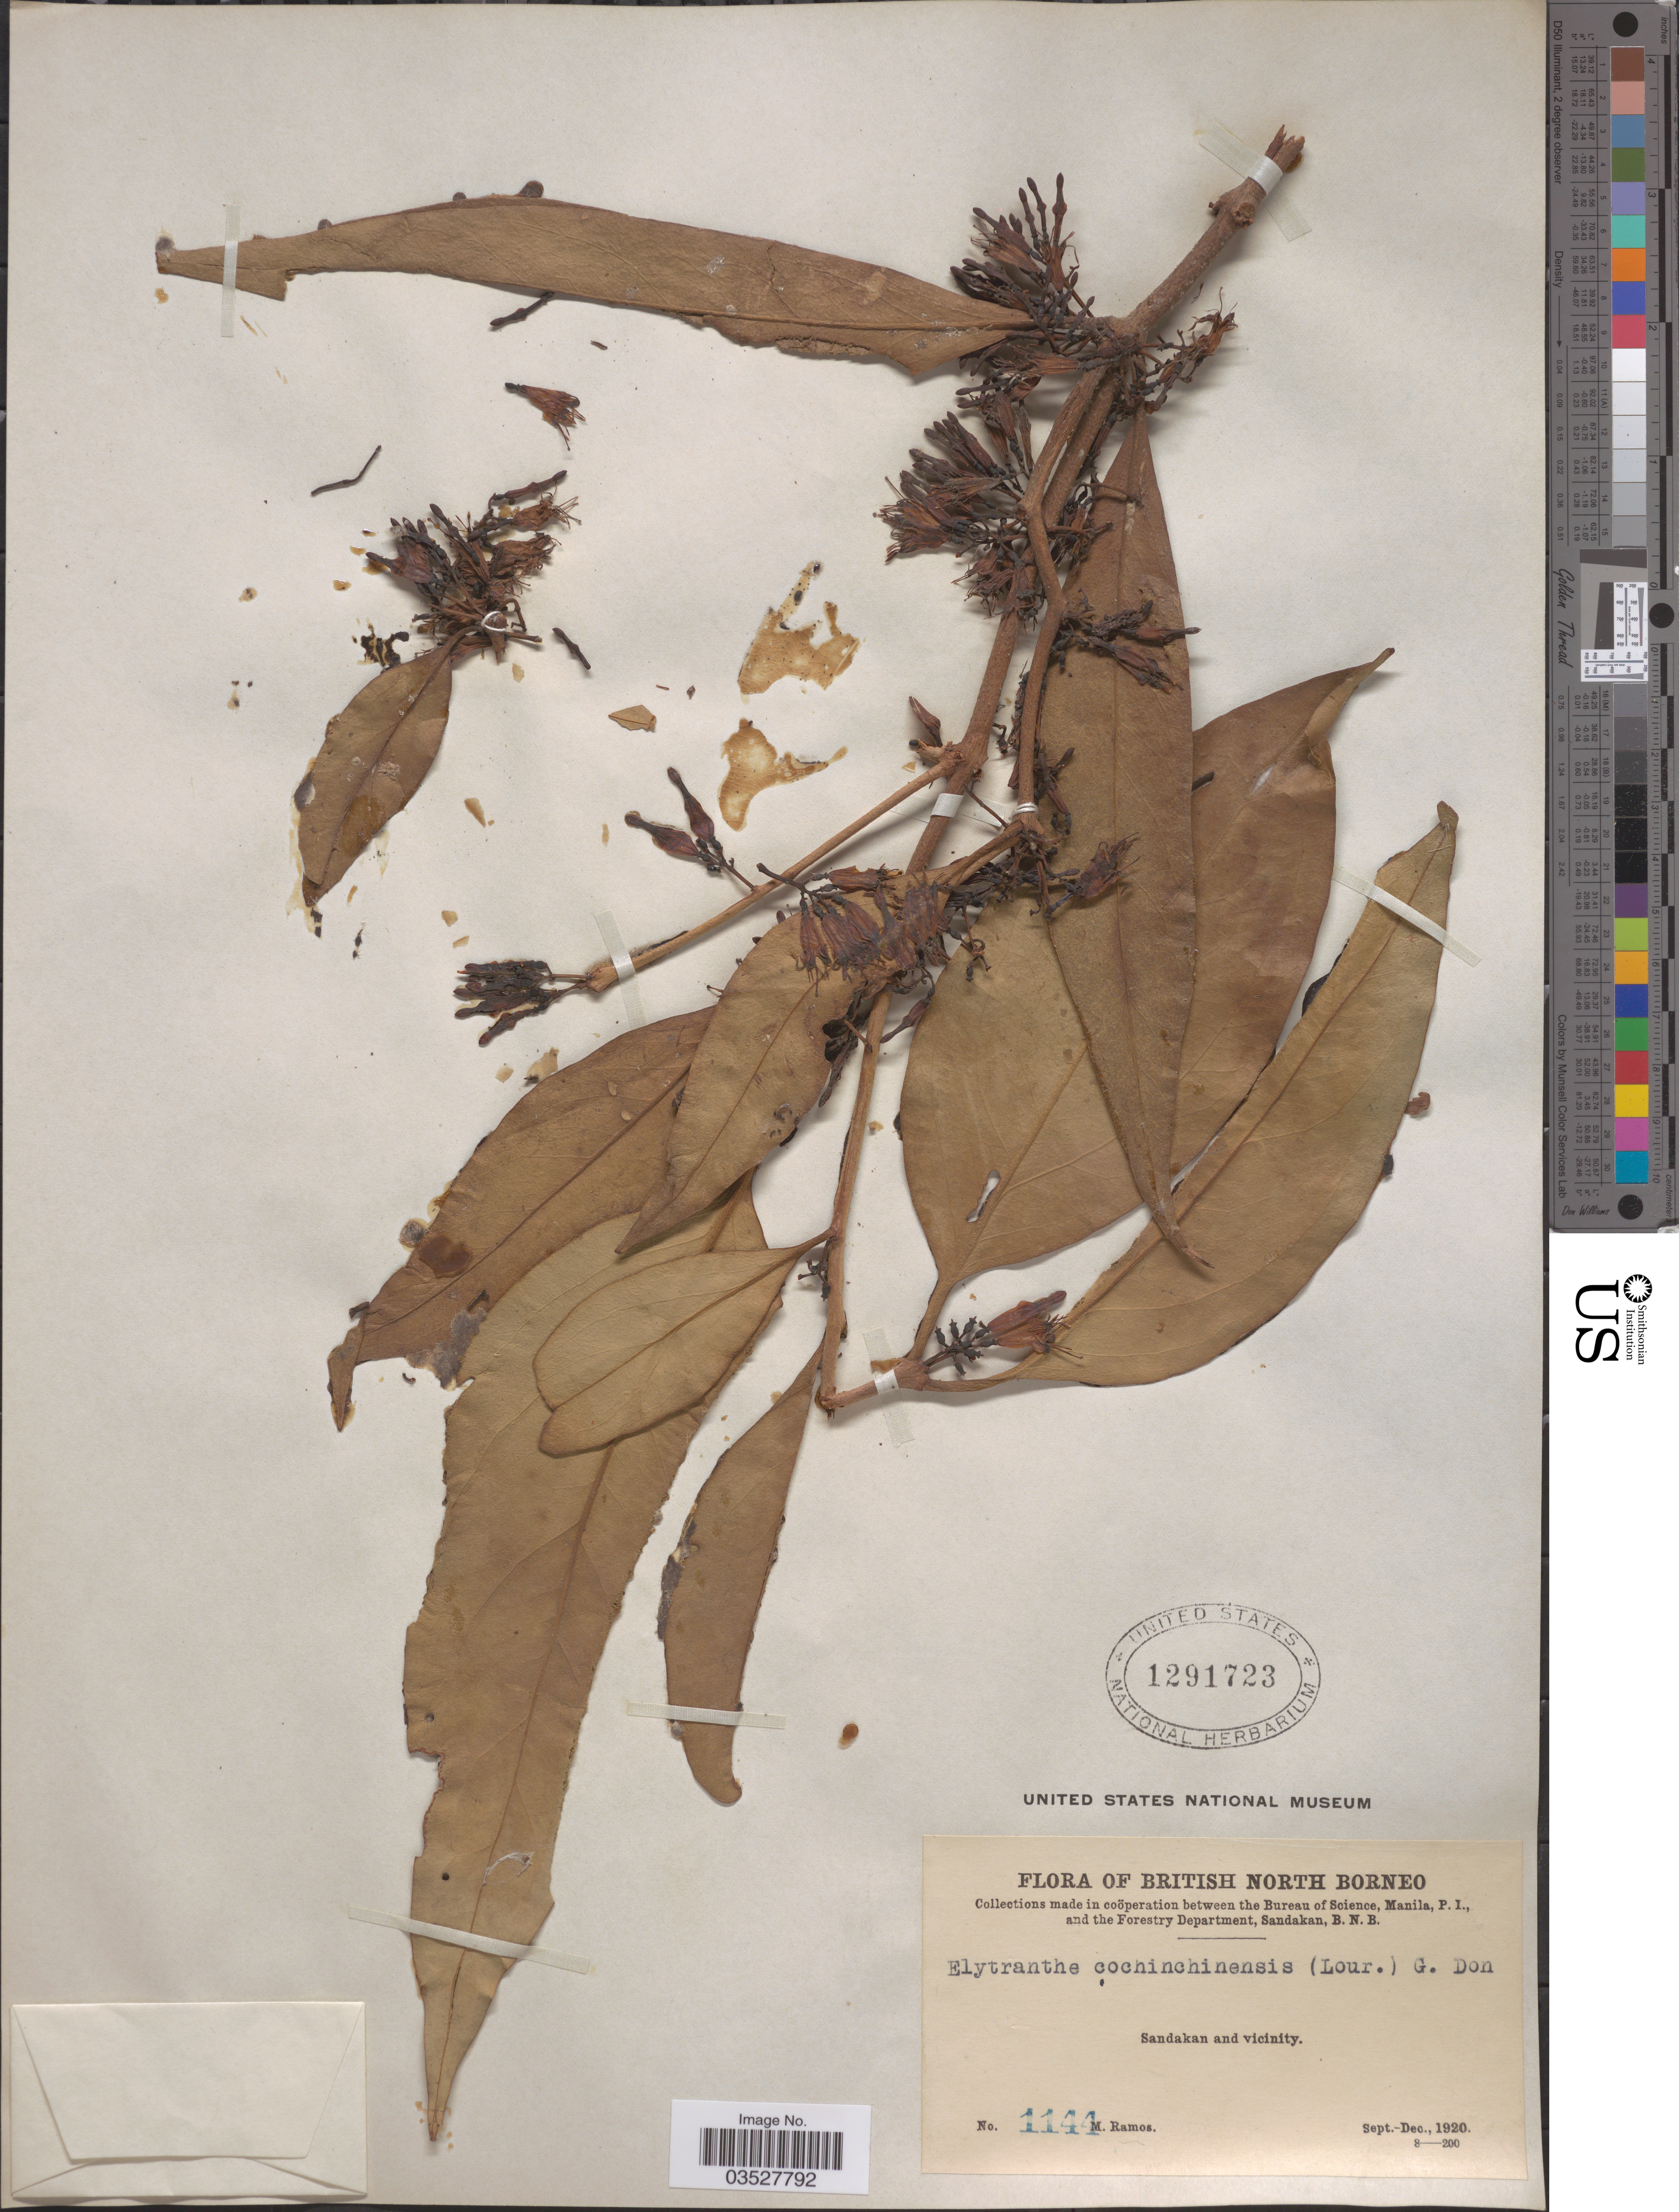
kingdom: Plantae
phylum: Tracheophyta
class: Magnoliopsida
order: Santalales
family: Loranthaceae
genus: Elytranthe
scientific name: Elytranthe cochinchinensis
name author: (Lour.) G. Don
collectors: M. Ramos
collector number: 1144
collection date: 1920-09/1920-12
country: Malaysia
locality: British North Borneo. Sandakan and vicinity.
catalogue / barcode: US 1291723